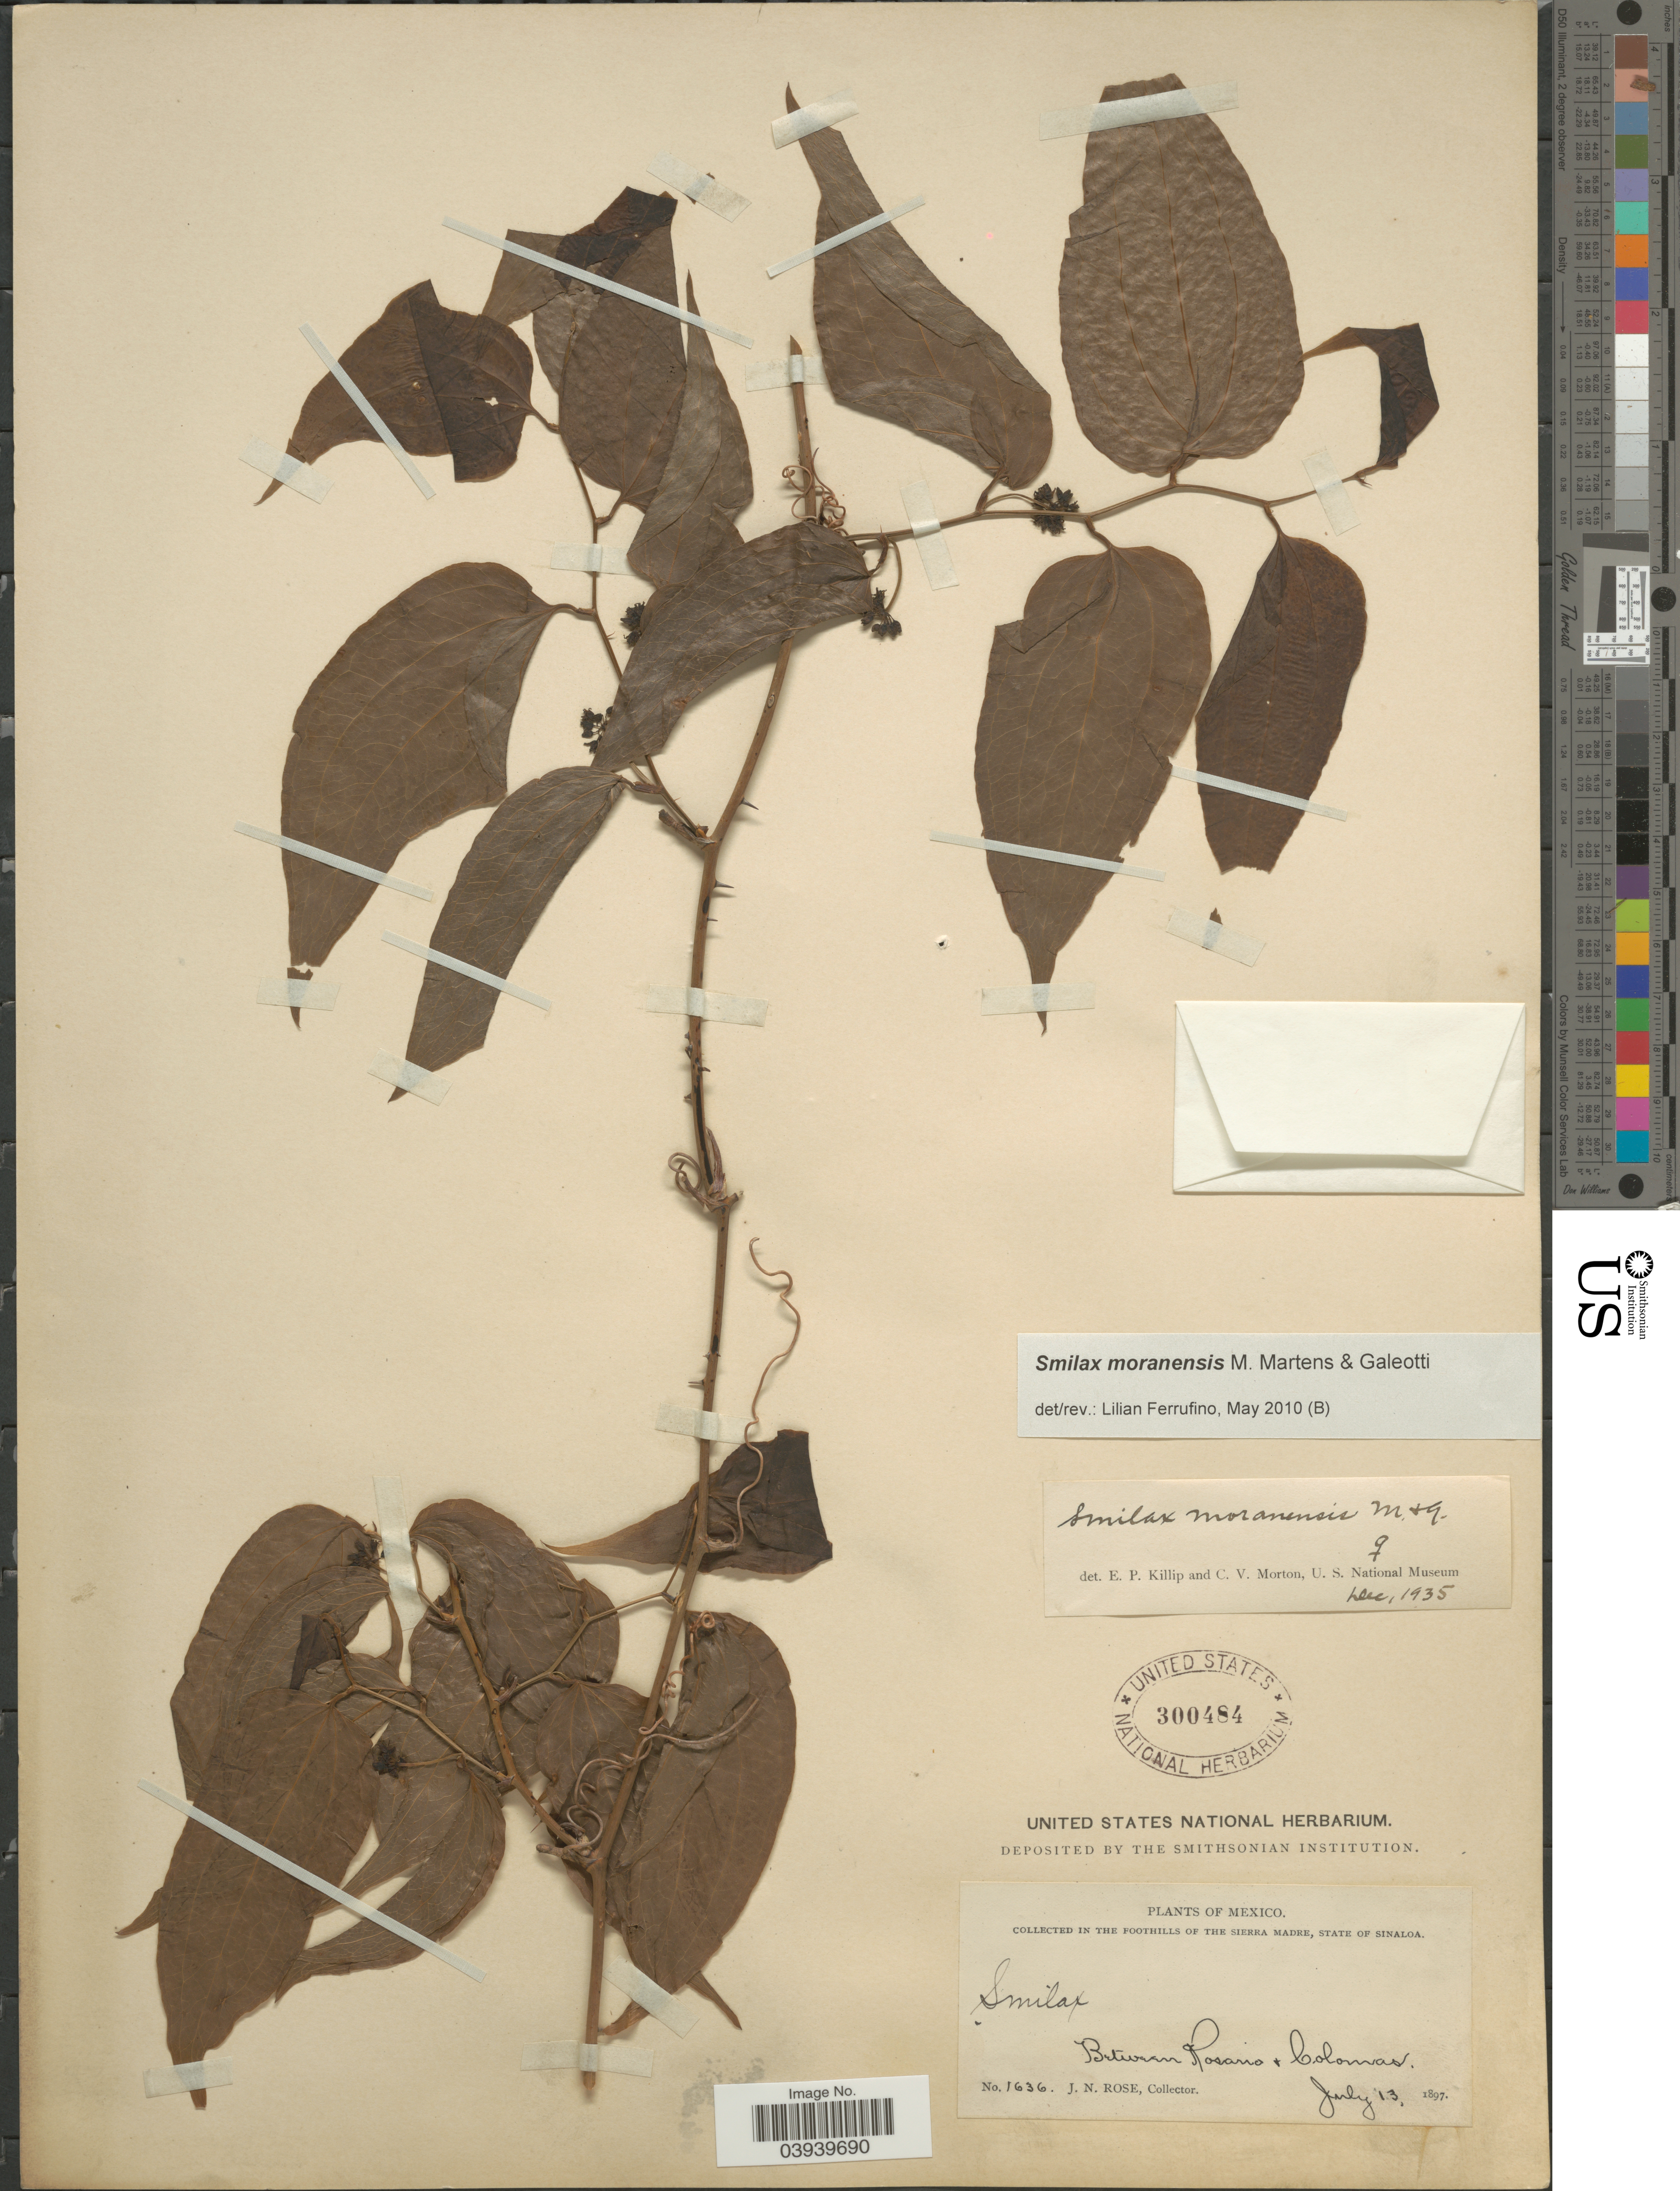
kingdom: Plantae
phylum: Tracheophyta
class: Liliopsida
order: Liliales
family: Smilacaceae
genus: Smilax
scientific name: Smilax moranensis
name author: M. Martens & Galeotti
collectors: J. N. Rose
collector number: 1636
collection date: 1897-07-13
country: Mexico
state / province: Sinaloa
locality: In the foothills of The Sierra Madre, Between Rosario & Colomas.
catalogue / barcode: US 300484